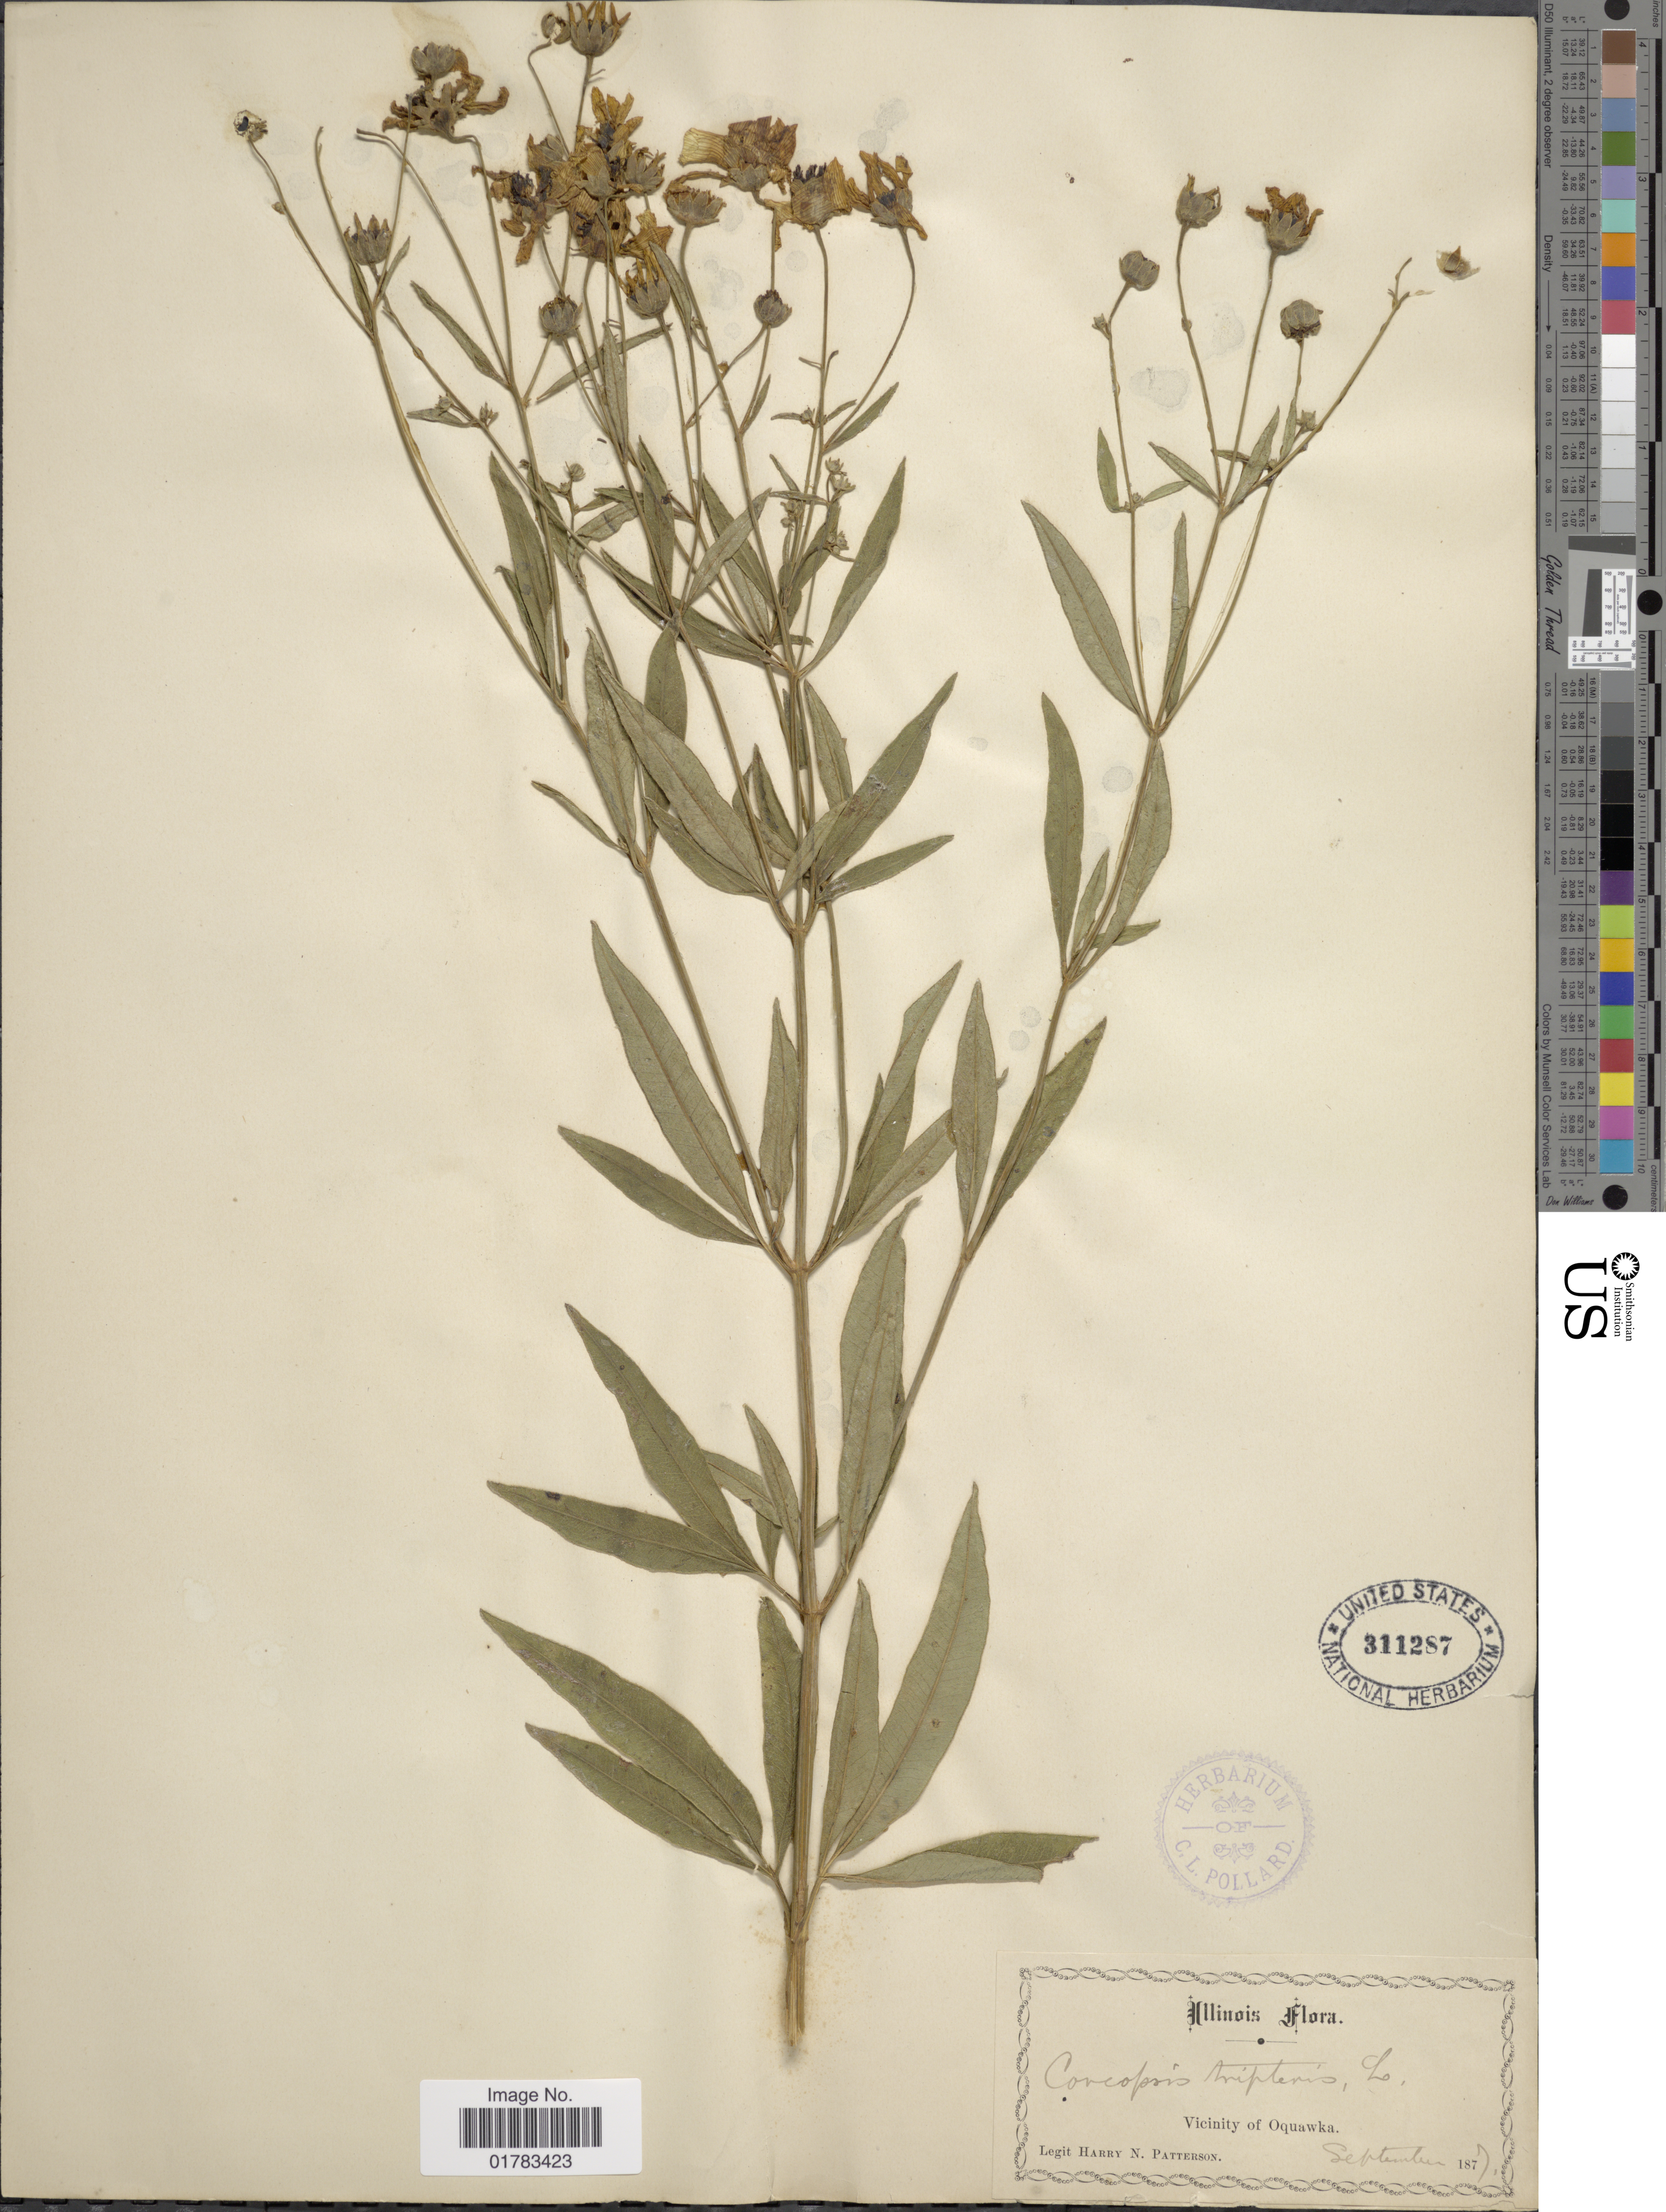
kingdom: Plantae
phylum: Tracheophyta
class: Magnoliopsida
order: Asterales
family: Asteraceae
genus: Coreopsis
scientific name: Coreopsis tripteris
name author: L.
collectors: H. N. Patterson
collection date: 1877-09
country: United States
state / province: Illinois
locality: Vicinity of Oquawka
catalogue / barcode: US 311287